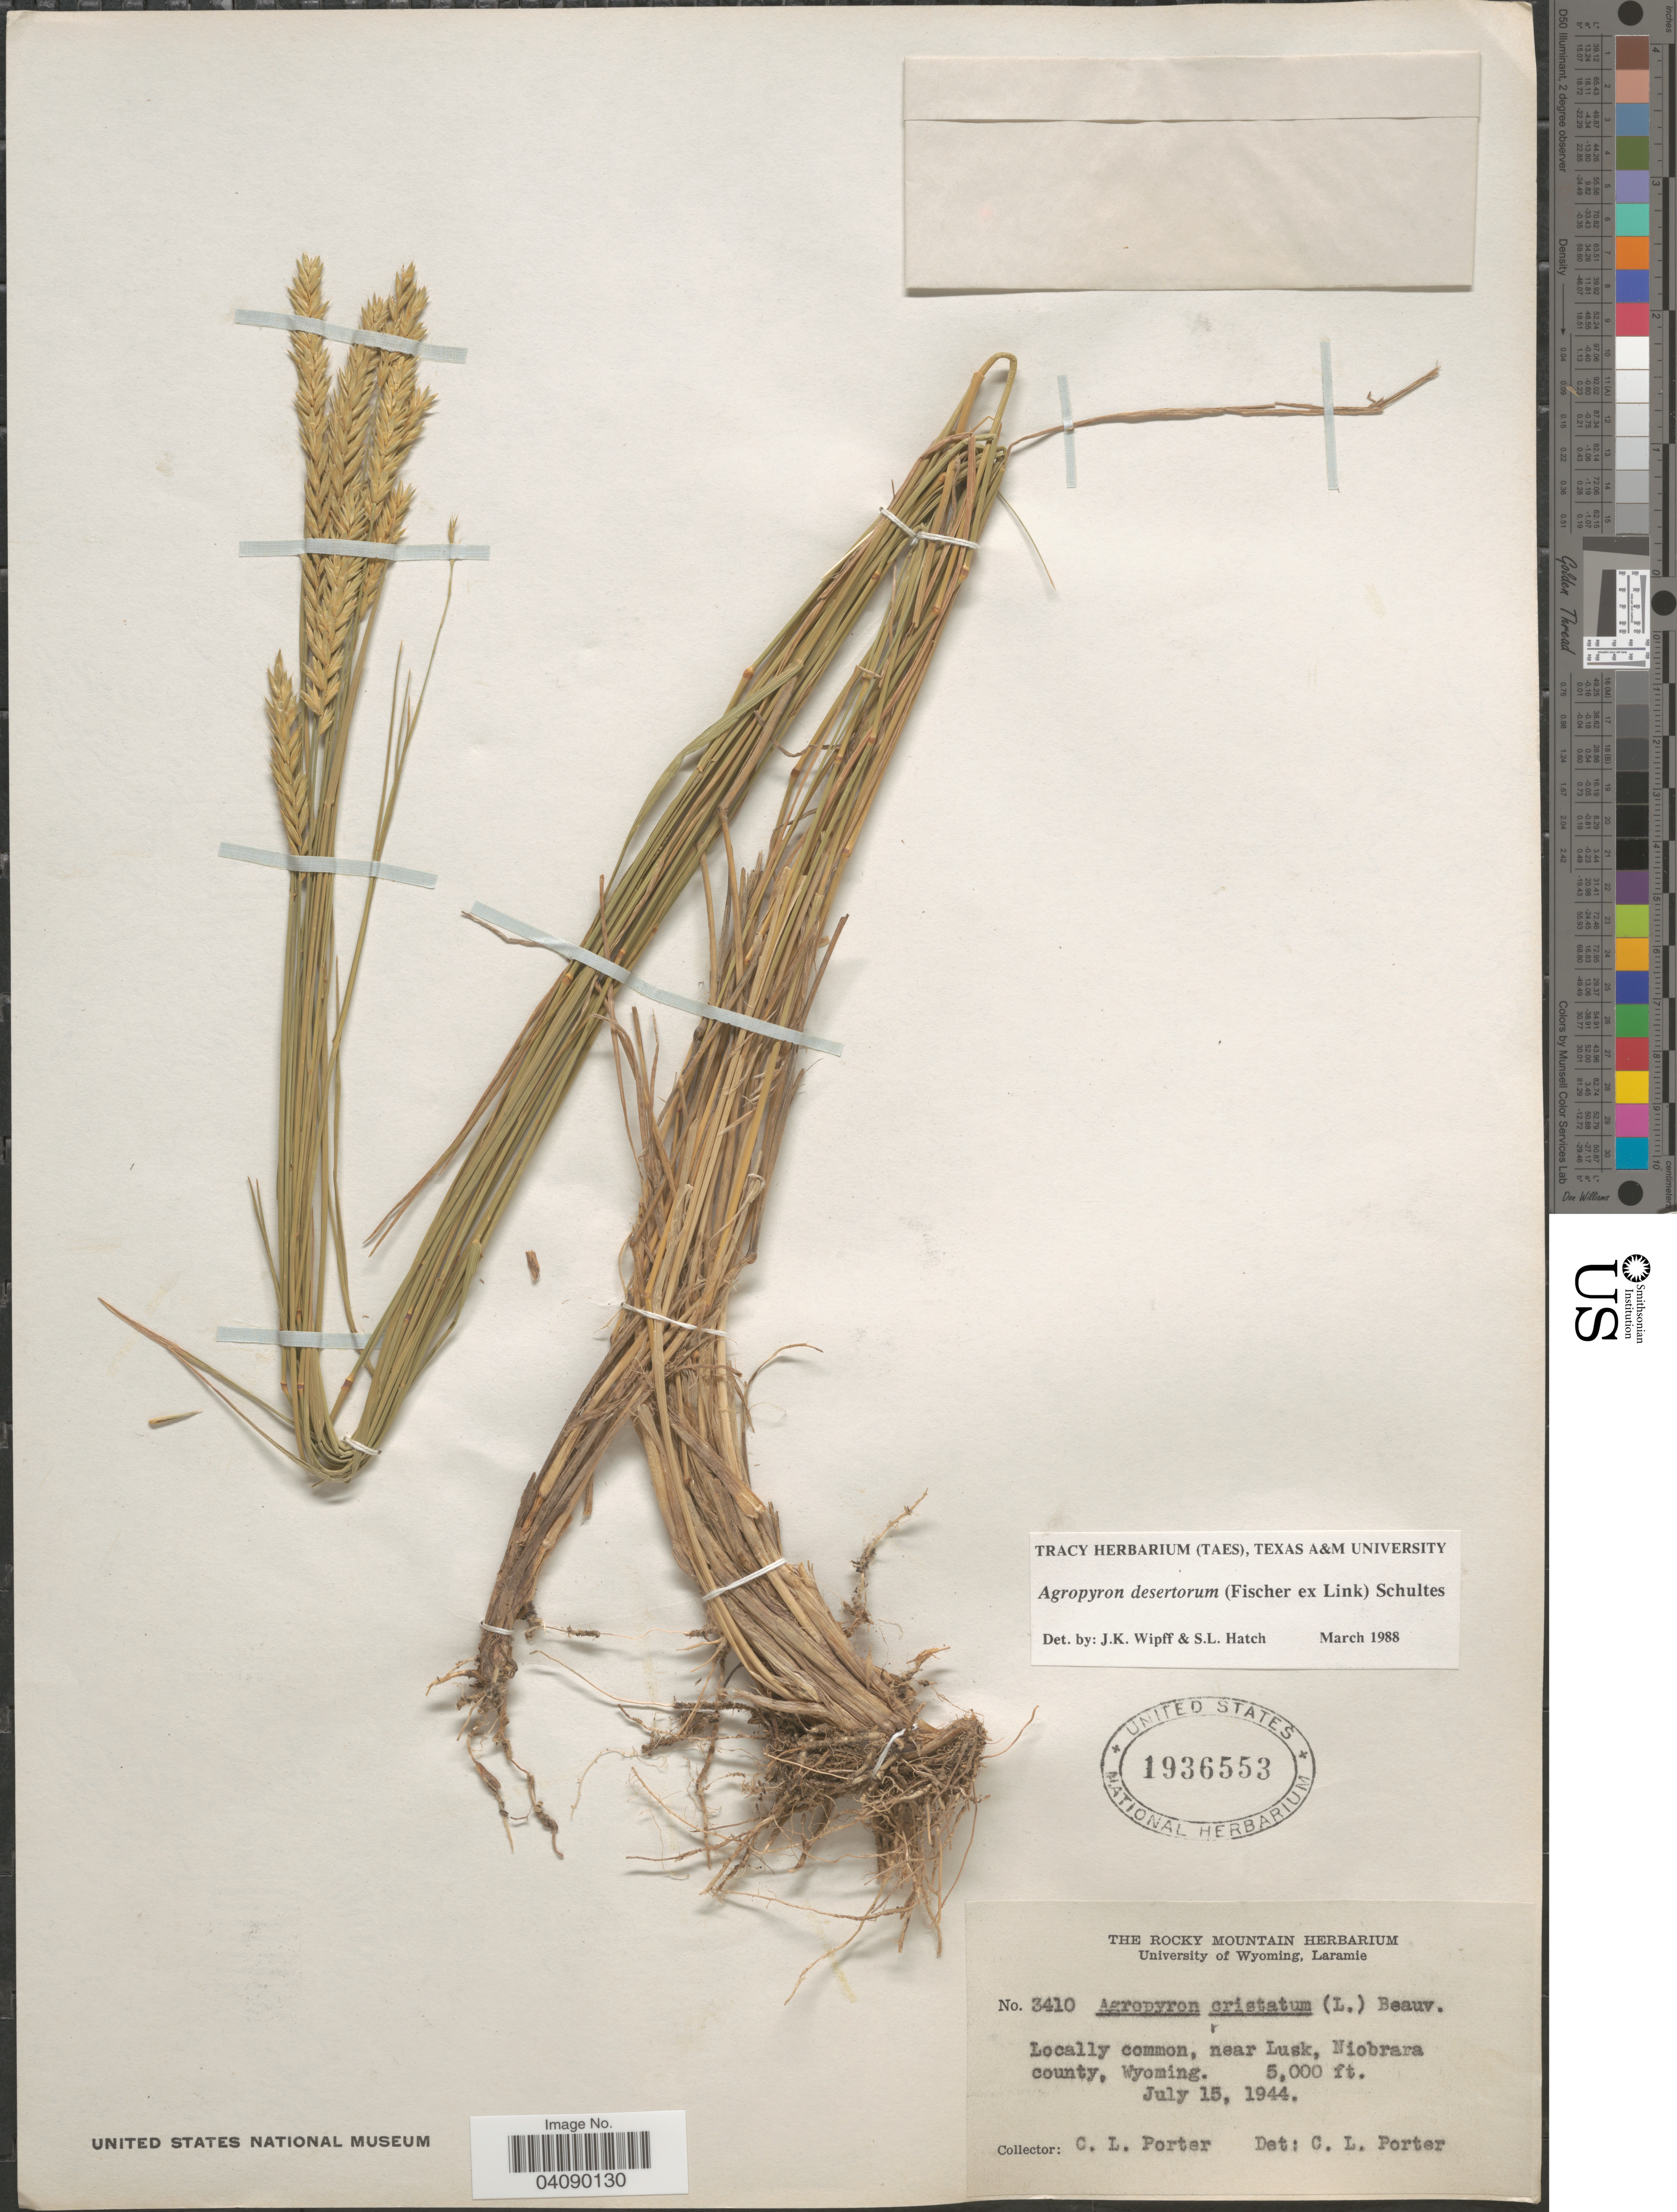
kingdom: Plantae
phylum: Tracheophyta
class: Liliopsida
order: Poales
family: Poaceae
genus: Agropyron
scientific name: Agropyron desertorum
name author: (Fisch. ex Link) Schult.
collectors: C. L. Porter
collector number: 3410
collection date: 1944-07-15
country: United States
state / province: Wyoming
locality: Locally common, near Lusk, Niobrara county.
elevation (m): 1524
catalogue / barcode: US 1936553